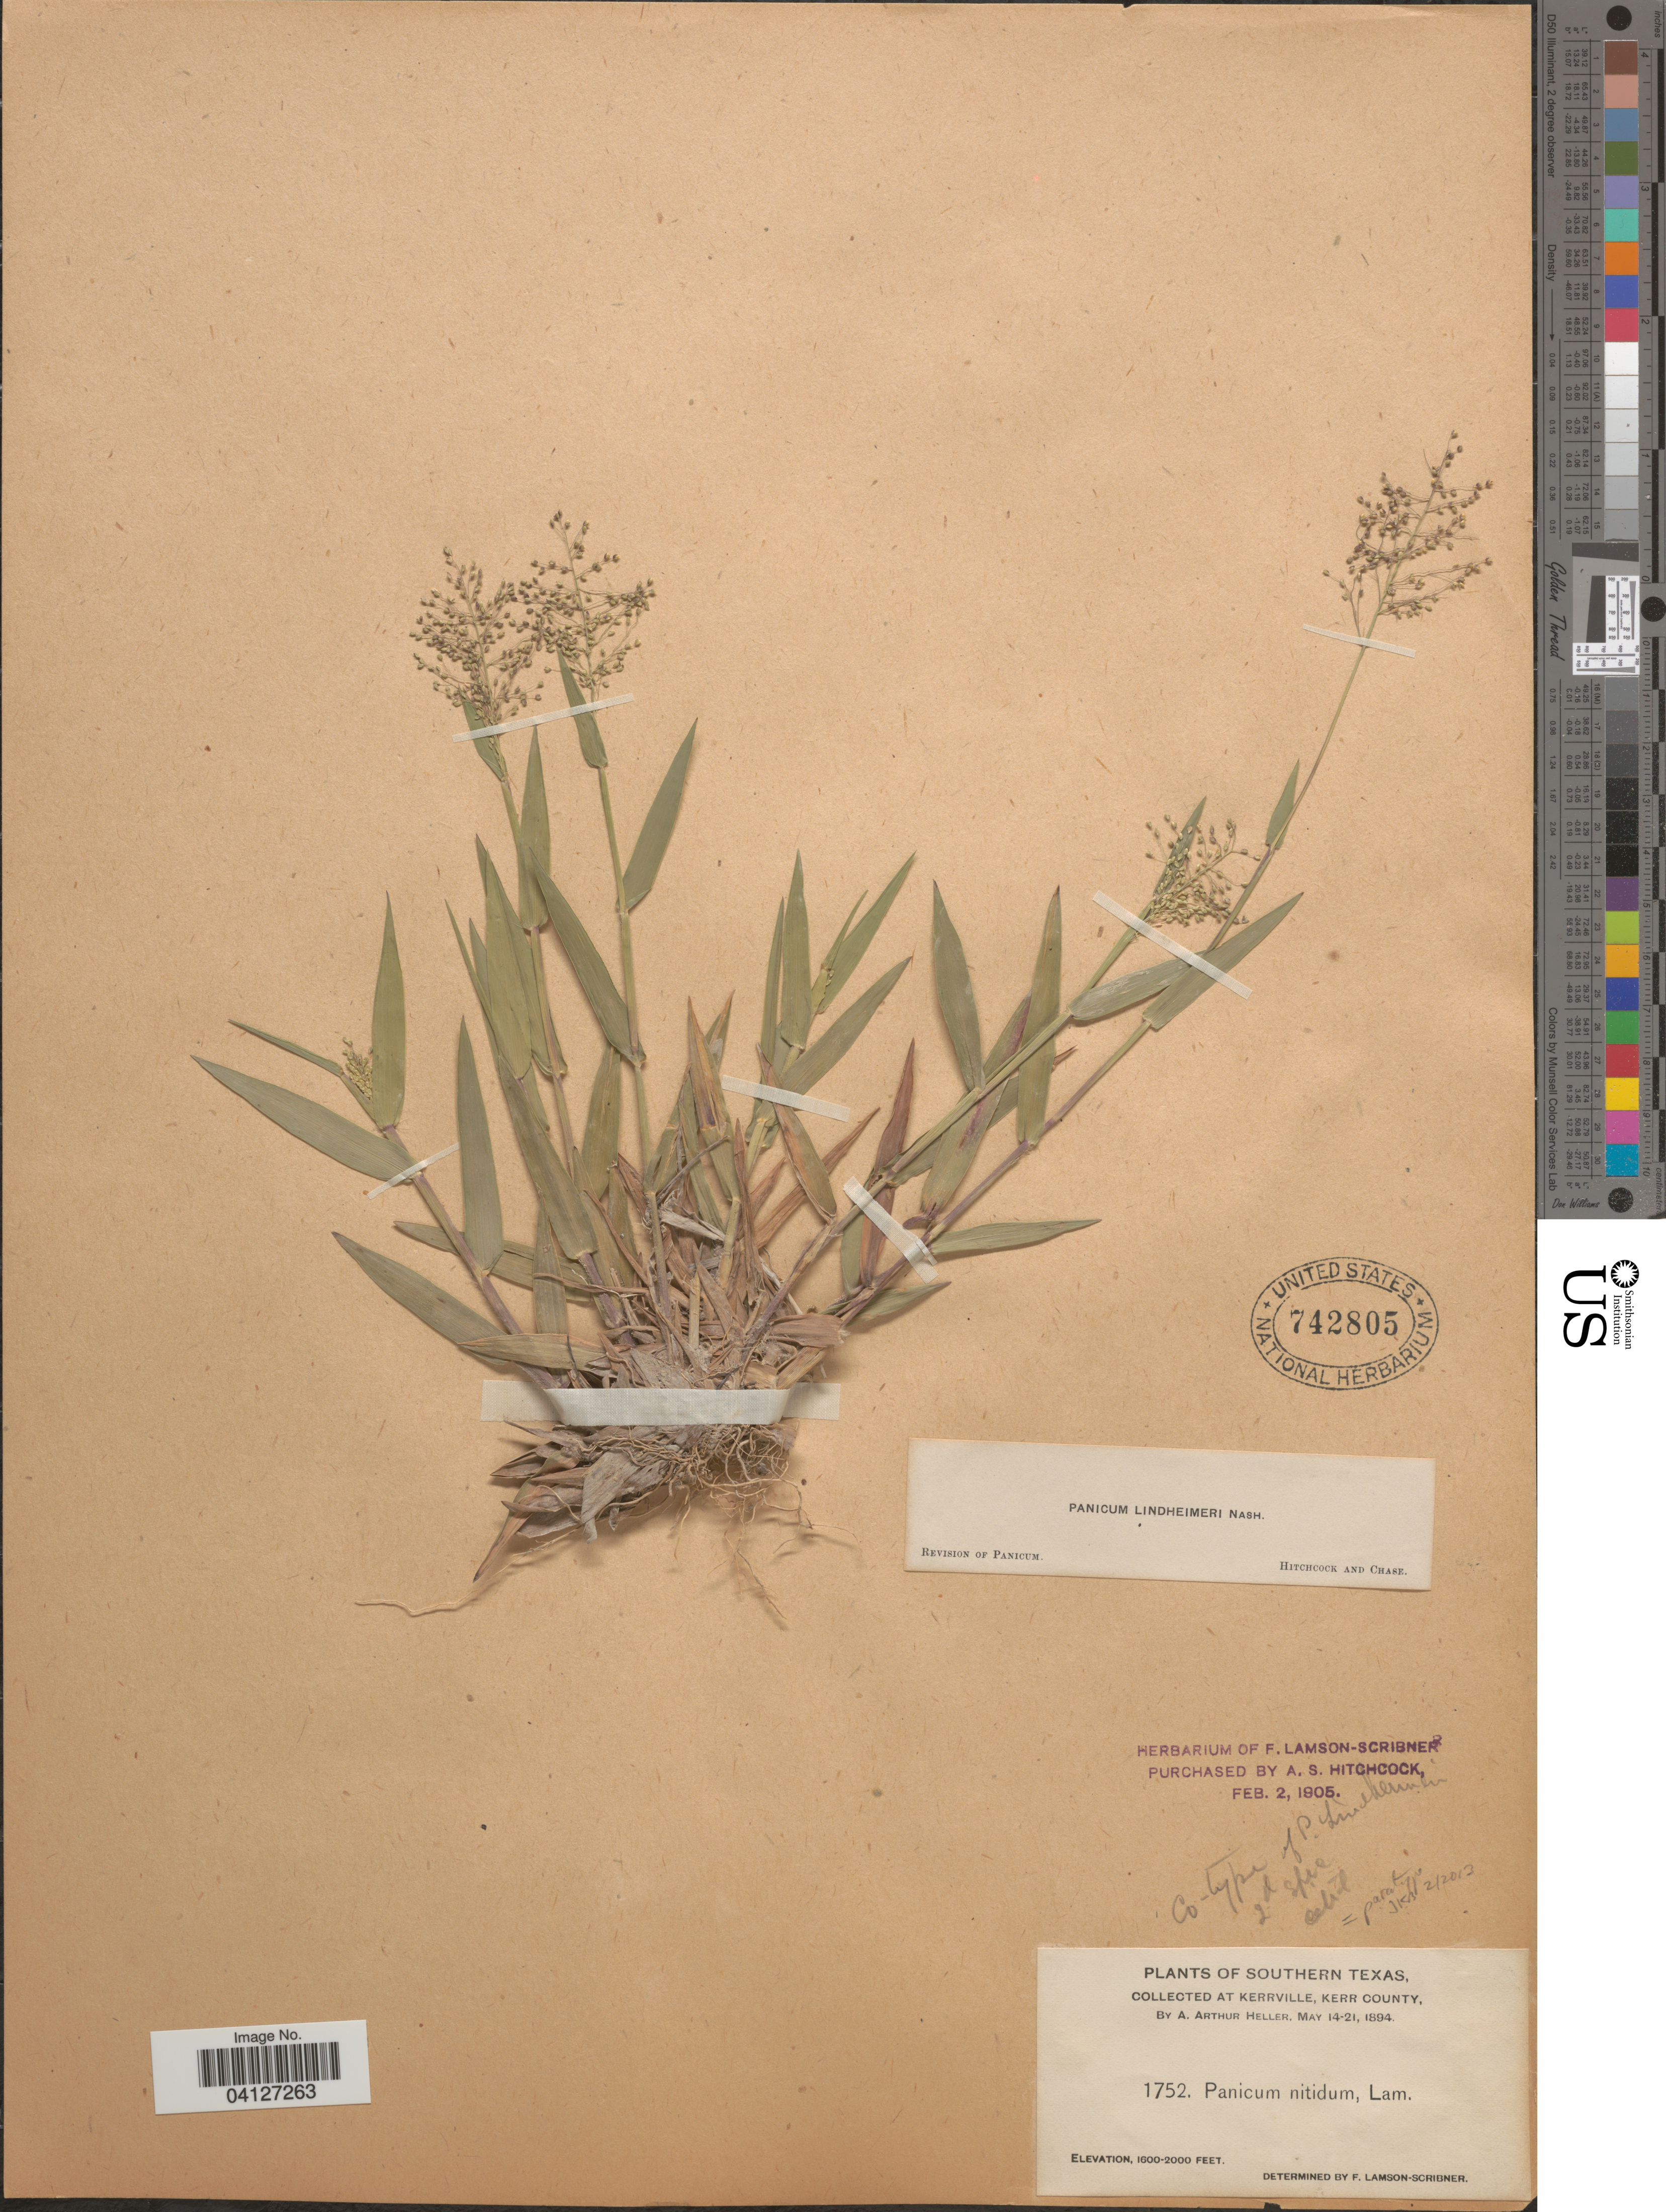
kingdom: Plantae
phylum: Tracheophyta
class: Liliopsida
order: Poales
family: Poaceae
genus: Panicum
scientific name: Panicum lindheimeri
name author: Nash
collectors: A. A. Heller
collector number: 1752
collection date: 1894-05-14/1894-05-21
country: United States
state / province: Texas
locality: Southern Texas. Kerrville, Kerr County.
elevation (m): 488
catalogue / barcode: US 742805